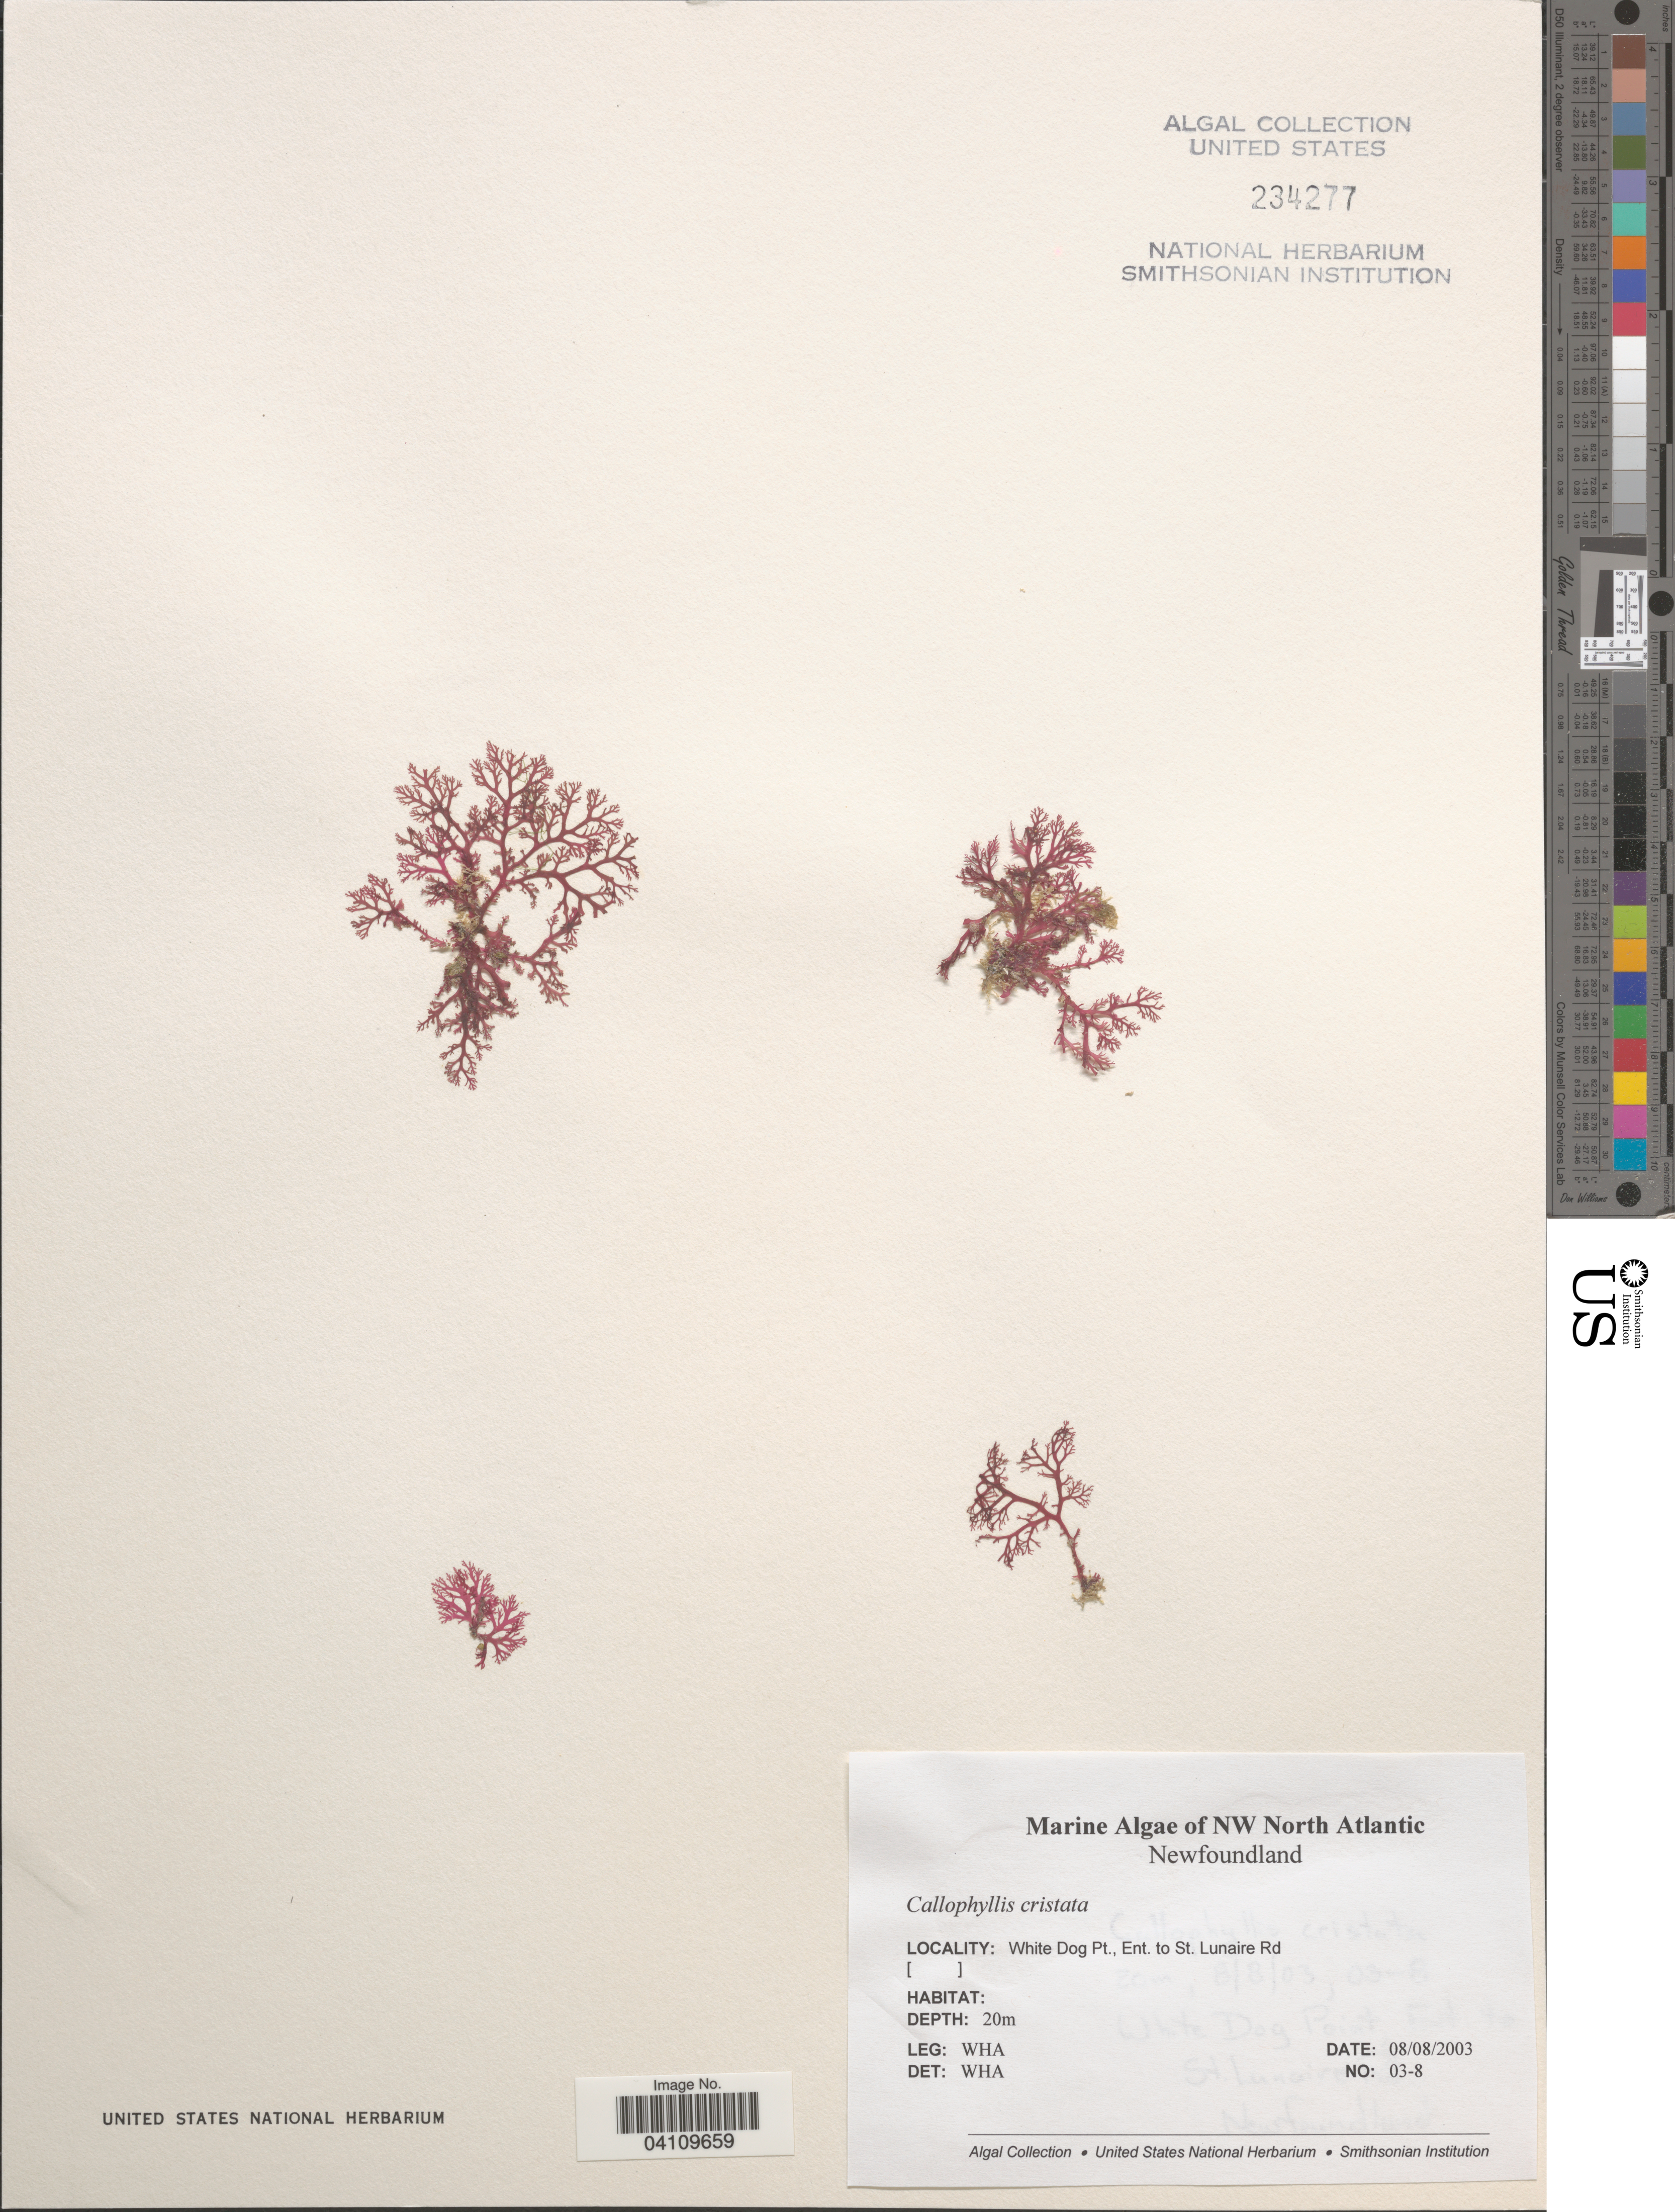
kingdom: Plantae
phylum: Rhodophyta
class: Florideophyceae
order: Gigartinales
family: Kallymeniaceae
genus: Euthora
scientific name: Euthora cristata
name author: (C. Agardh) J. Agardh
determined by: Algae name updating Project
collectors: W. H. Adey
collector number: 03-8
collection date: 2003-08-08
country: Canada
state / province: Newfoundland and Labrador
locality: NW North Atlantic. White Dog Pt., Ent. to St. Lunaire Rd.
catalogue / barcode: US 234277